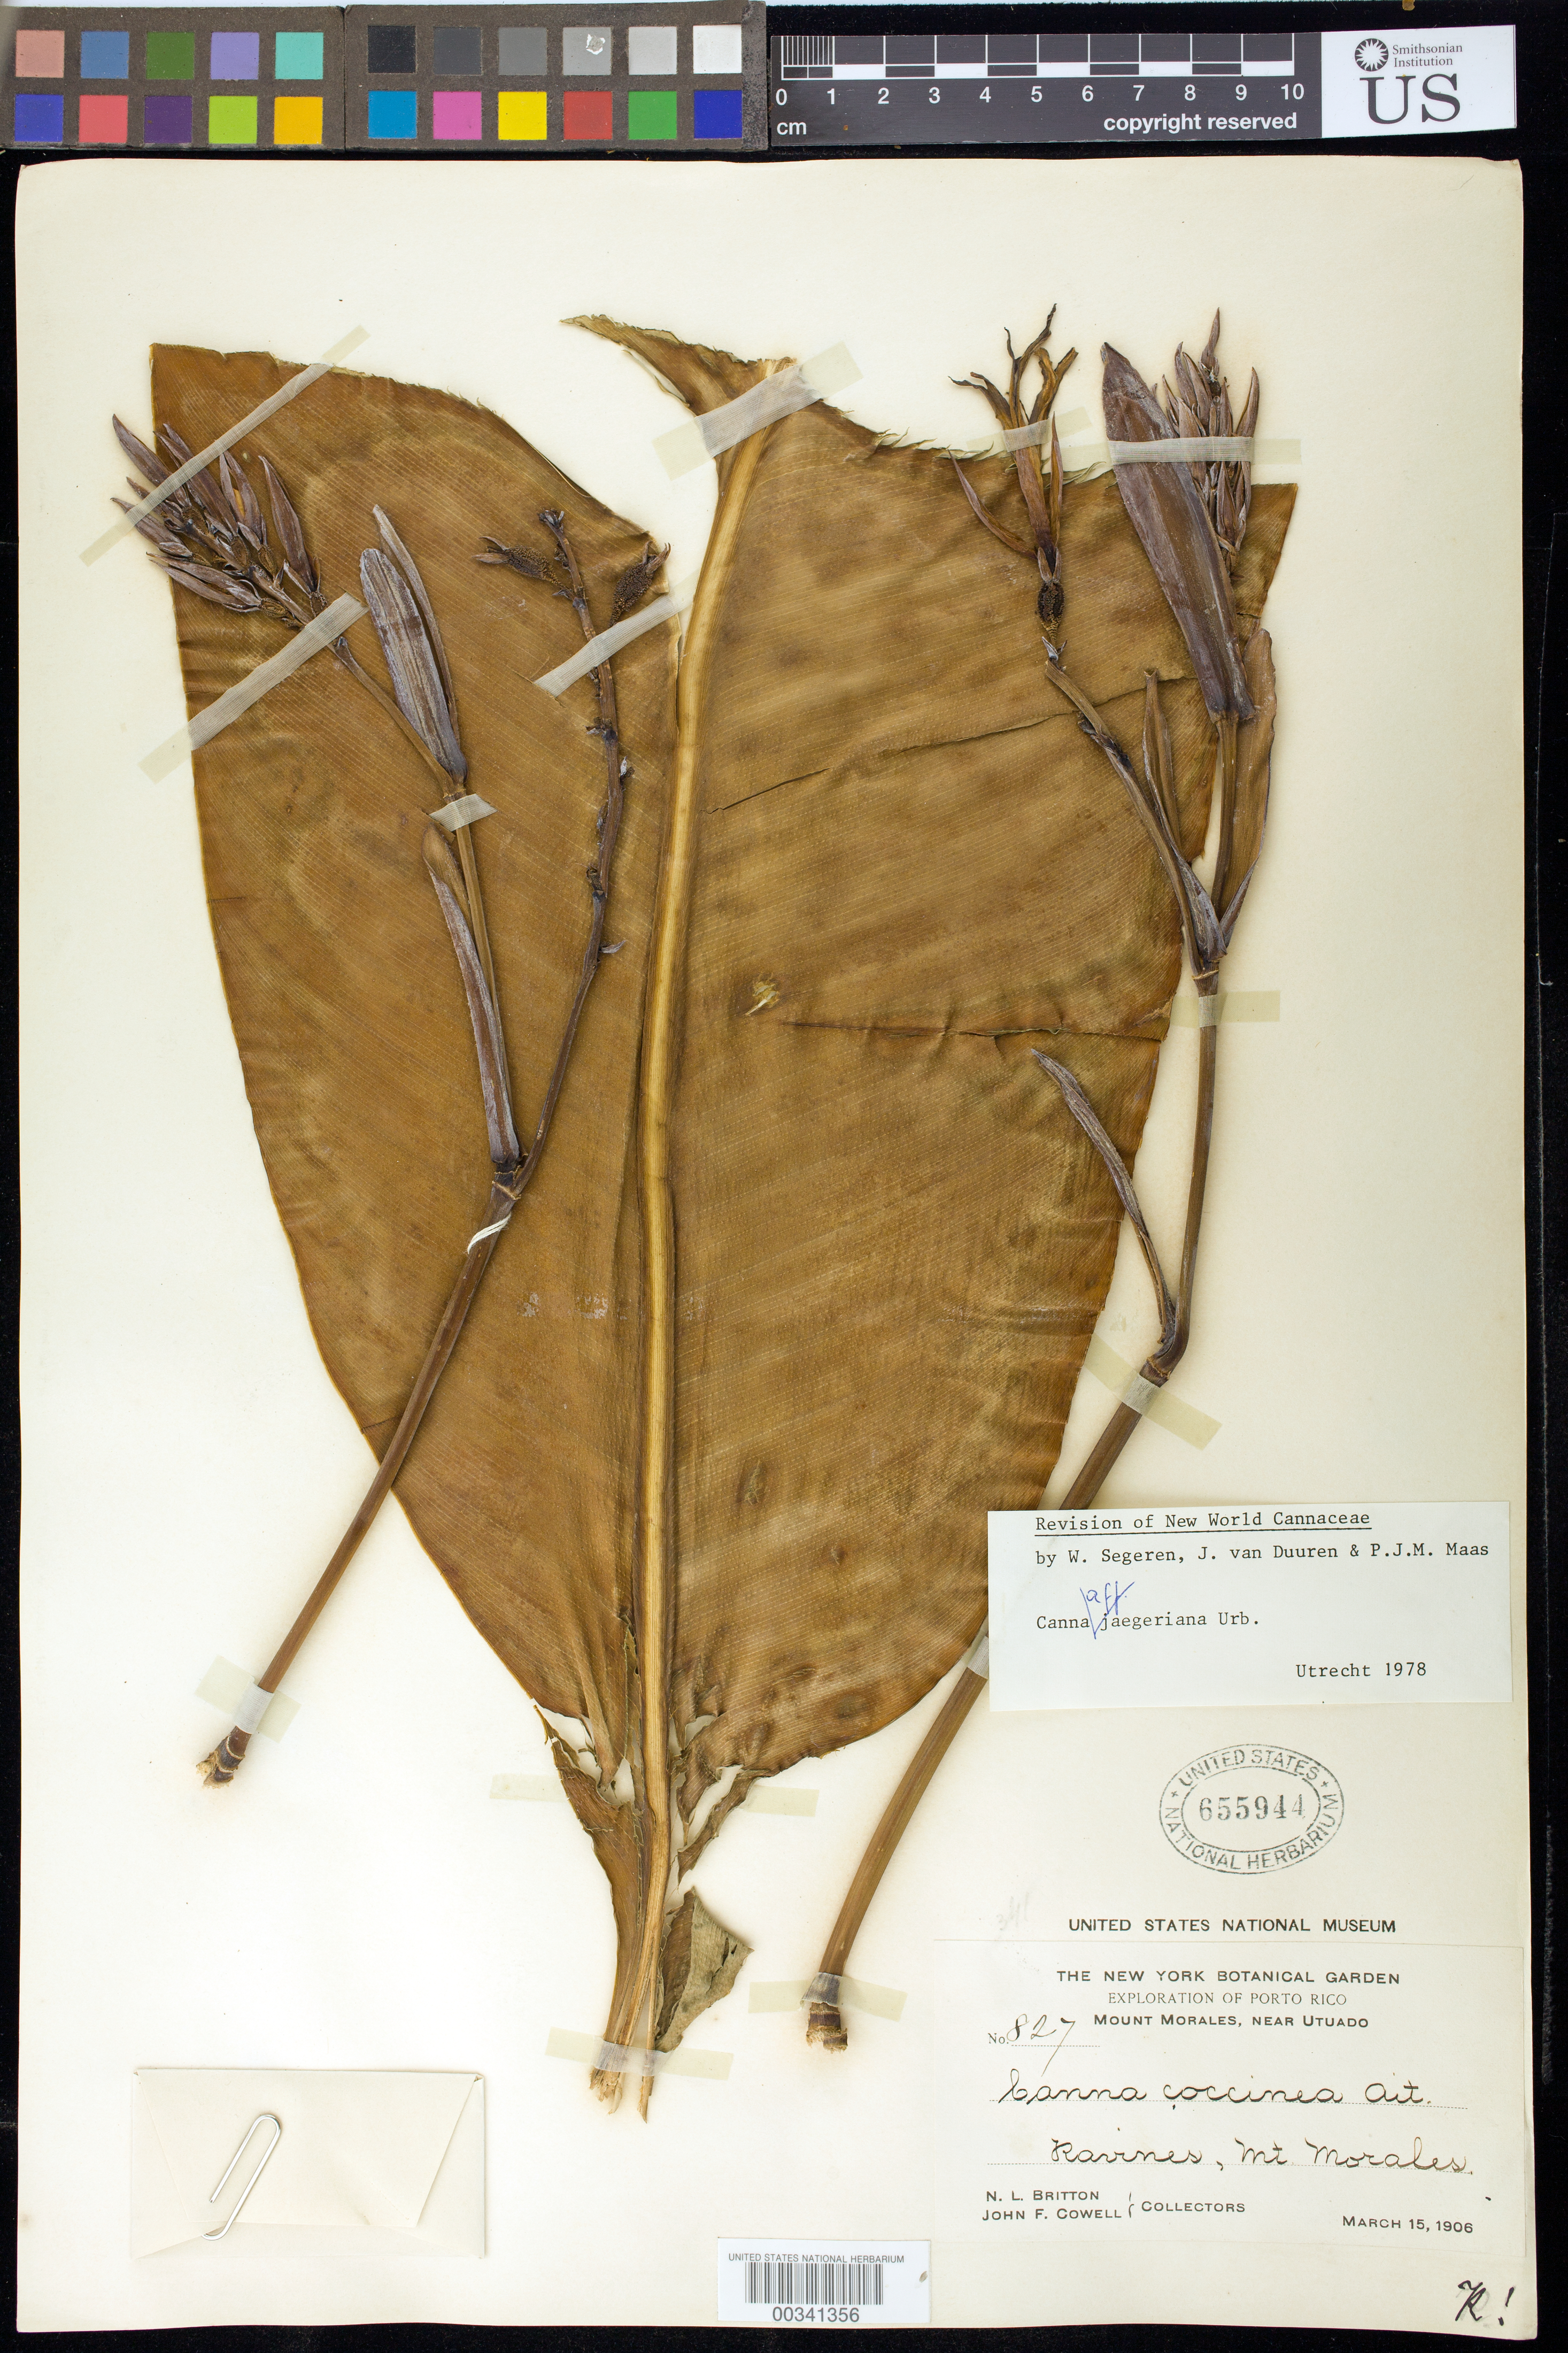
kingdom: Plantae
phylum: Tracheophyta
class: Liliopsida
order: Zingiberales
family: Cannaceae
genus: Canna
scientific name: Canna jaegeriana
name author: Urb.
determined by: Segeren, W.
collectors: N. Britton & J. F. Cowell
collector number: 827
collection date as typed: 15 Mar 1906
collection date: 1906-03-15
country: Puerto Rico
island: Greater Antilles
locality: Mount morales, near utuado, ravines, mt. morales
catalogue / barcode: US 655944